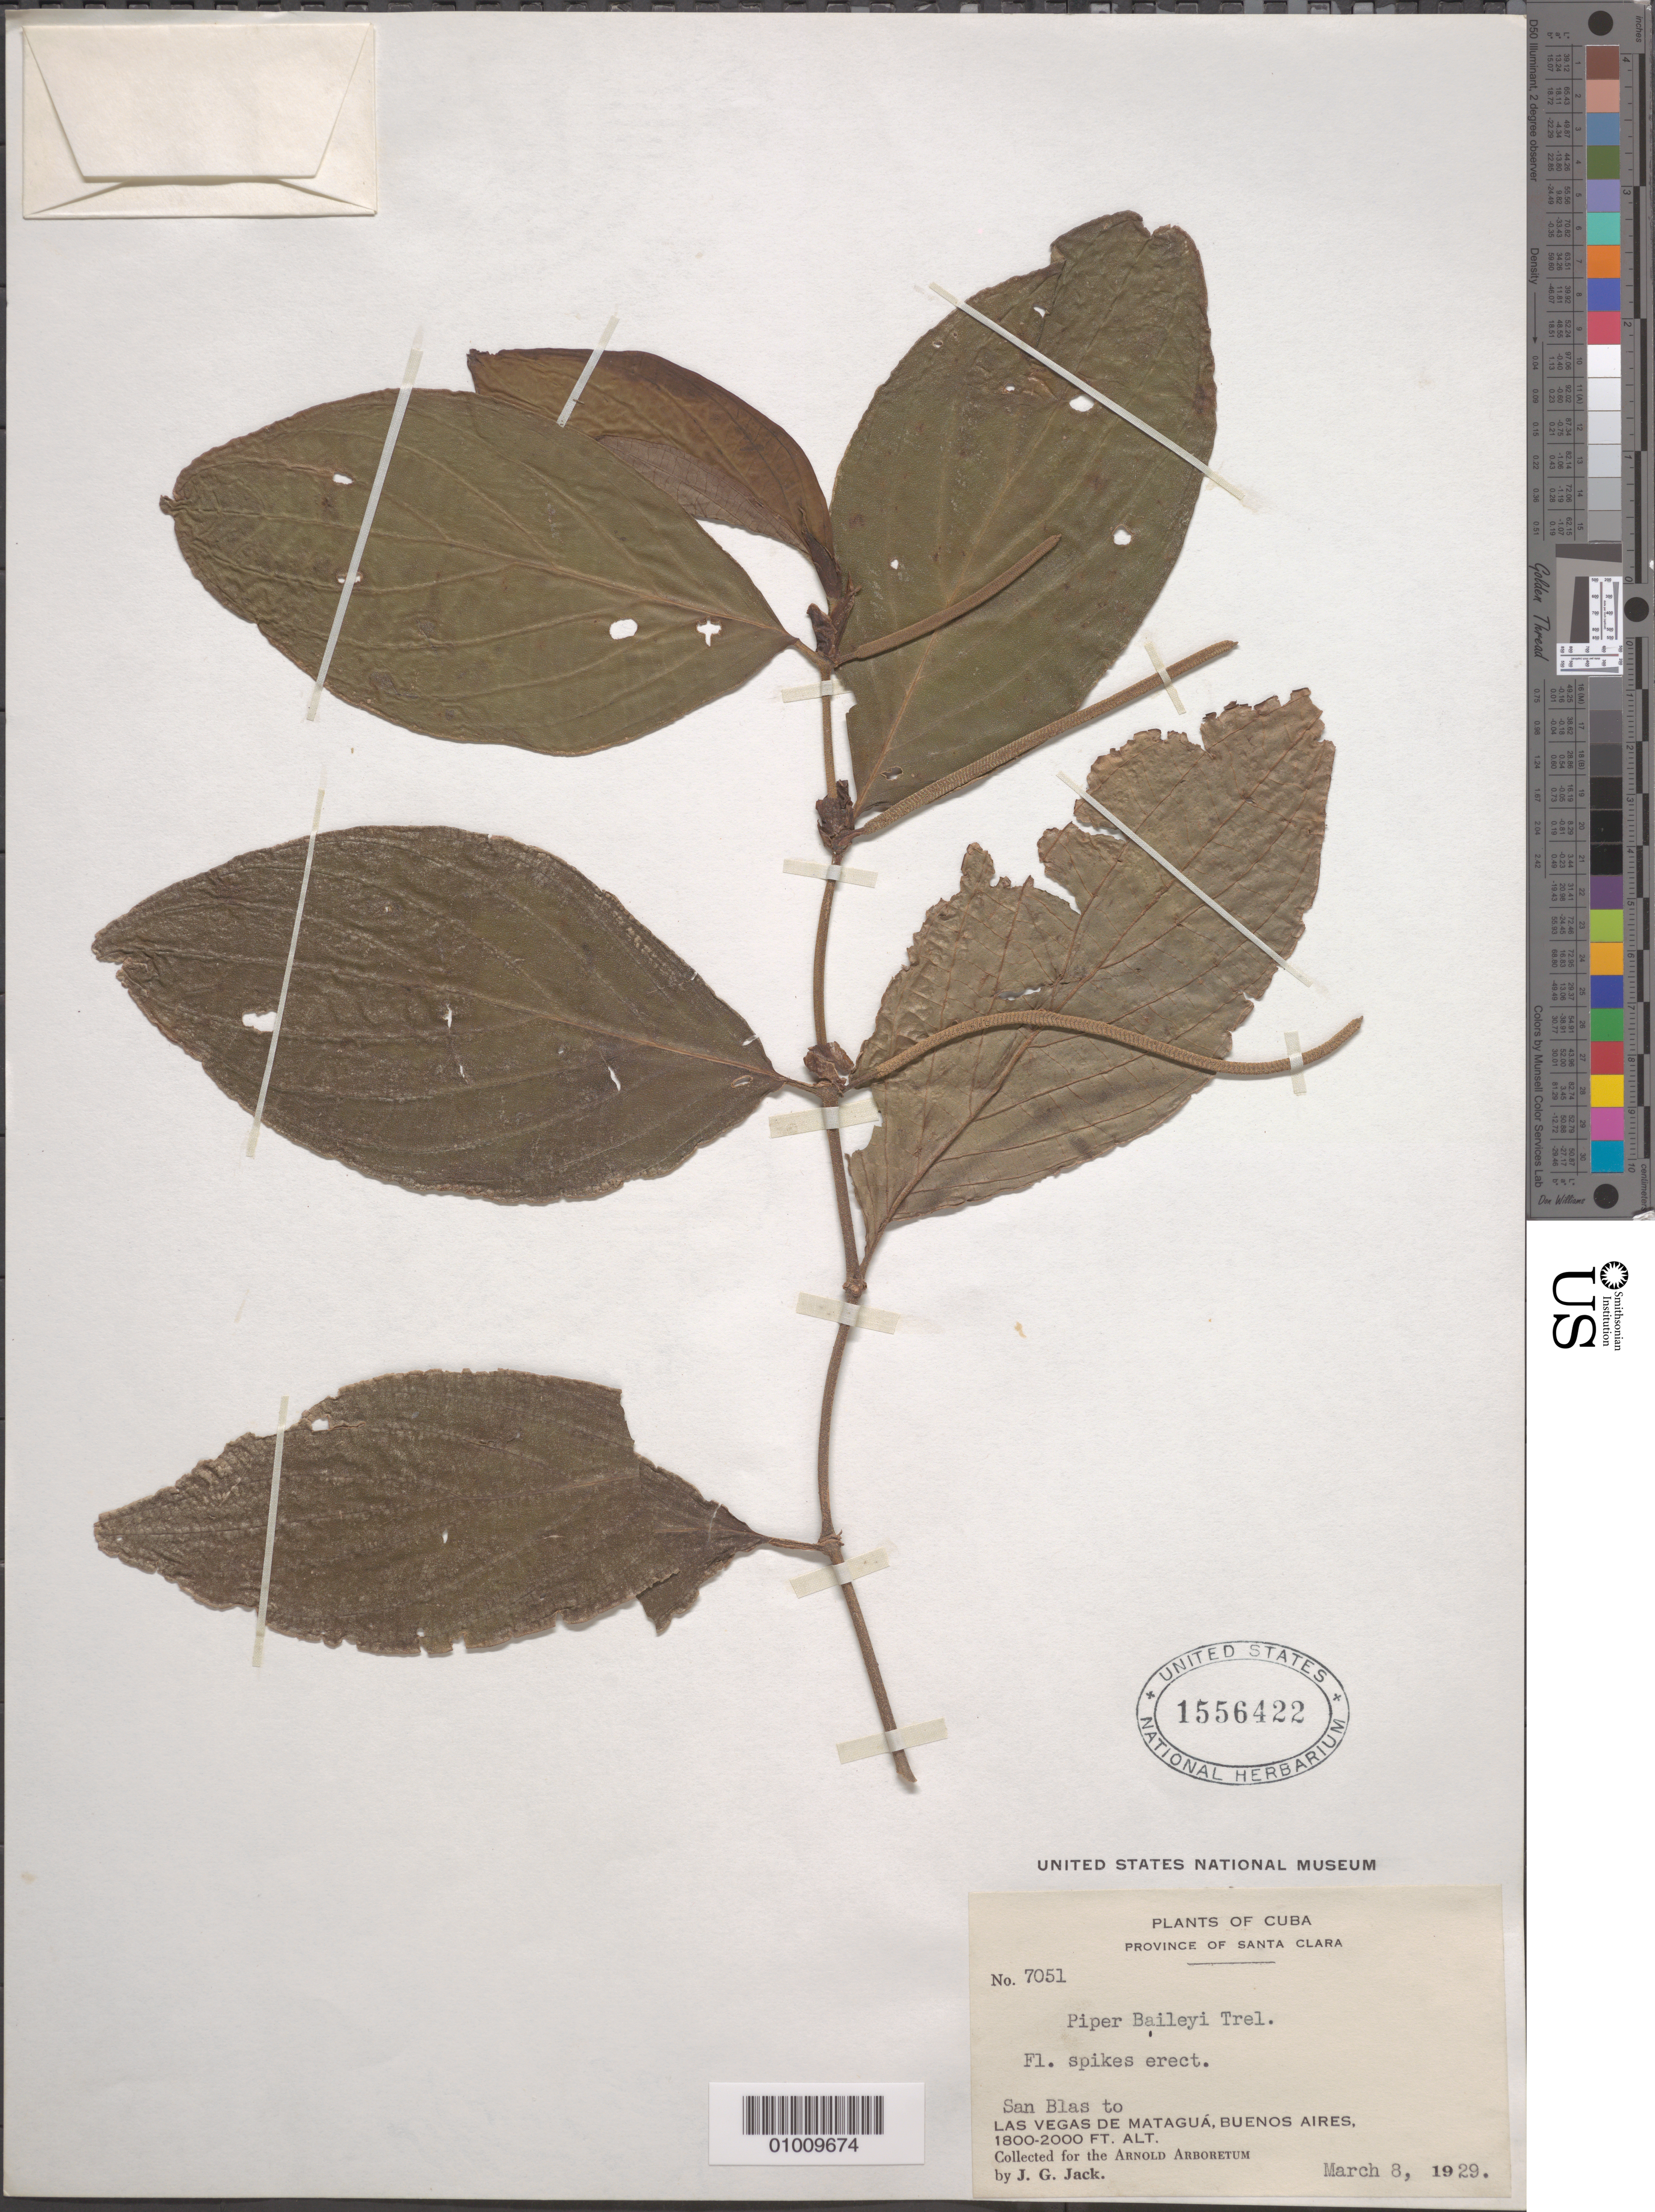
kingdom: Plantae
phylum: Tracheophyta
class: Magnoliopsida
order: Piperales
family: Piperaceae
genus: Piper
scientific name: Piper baileyi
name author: Trel.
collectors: J. G. Jack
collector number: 7051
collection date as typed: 08 Mar 1929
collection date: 1929-03-08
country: Cuba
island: Cuba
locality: San Blas to Las Vegas de Matagua, Buenos Aires in province of Santa Clara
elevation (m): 549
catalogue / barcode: US 1556422